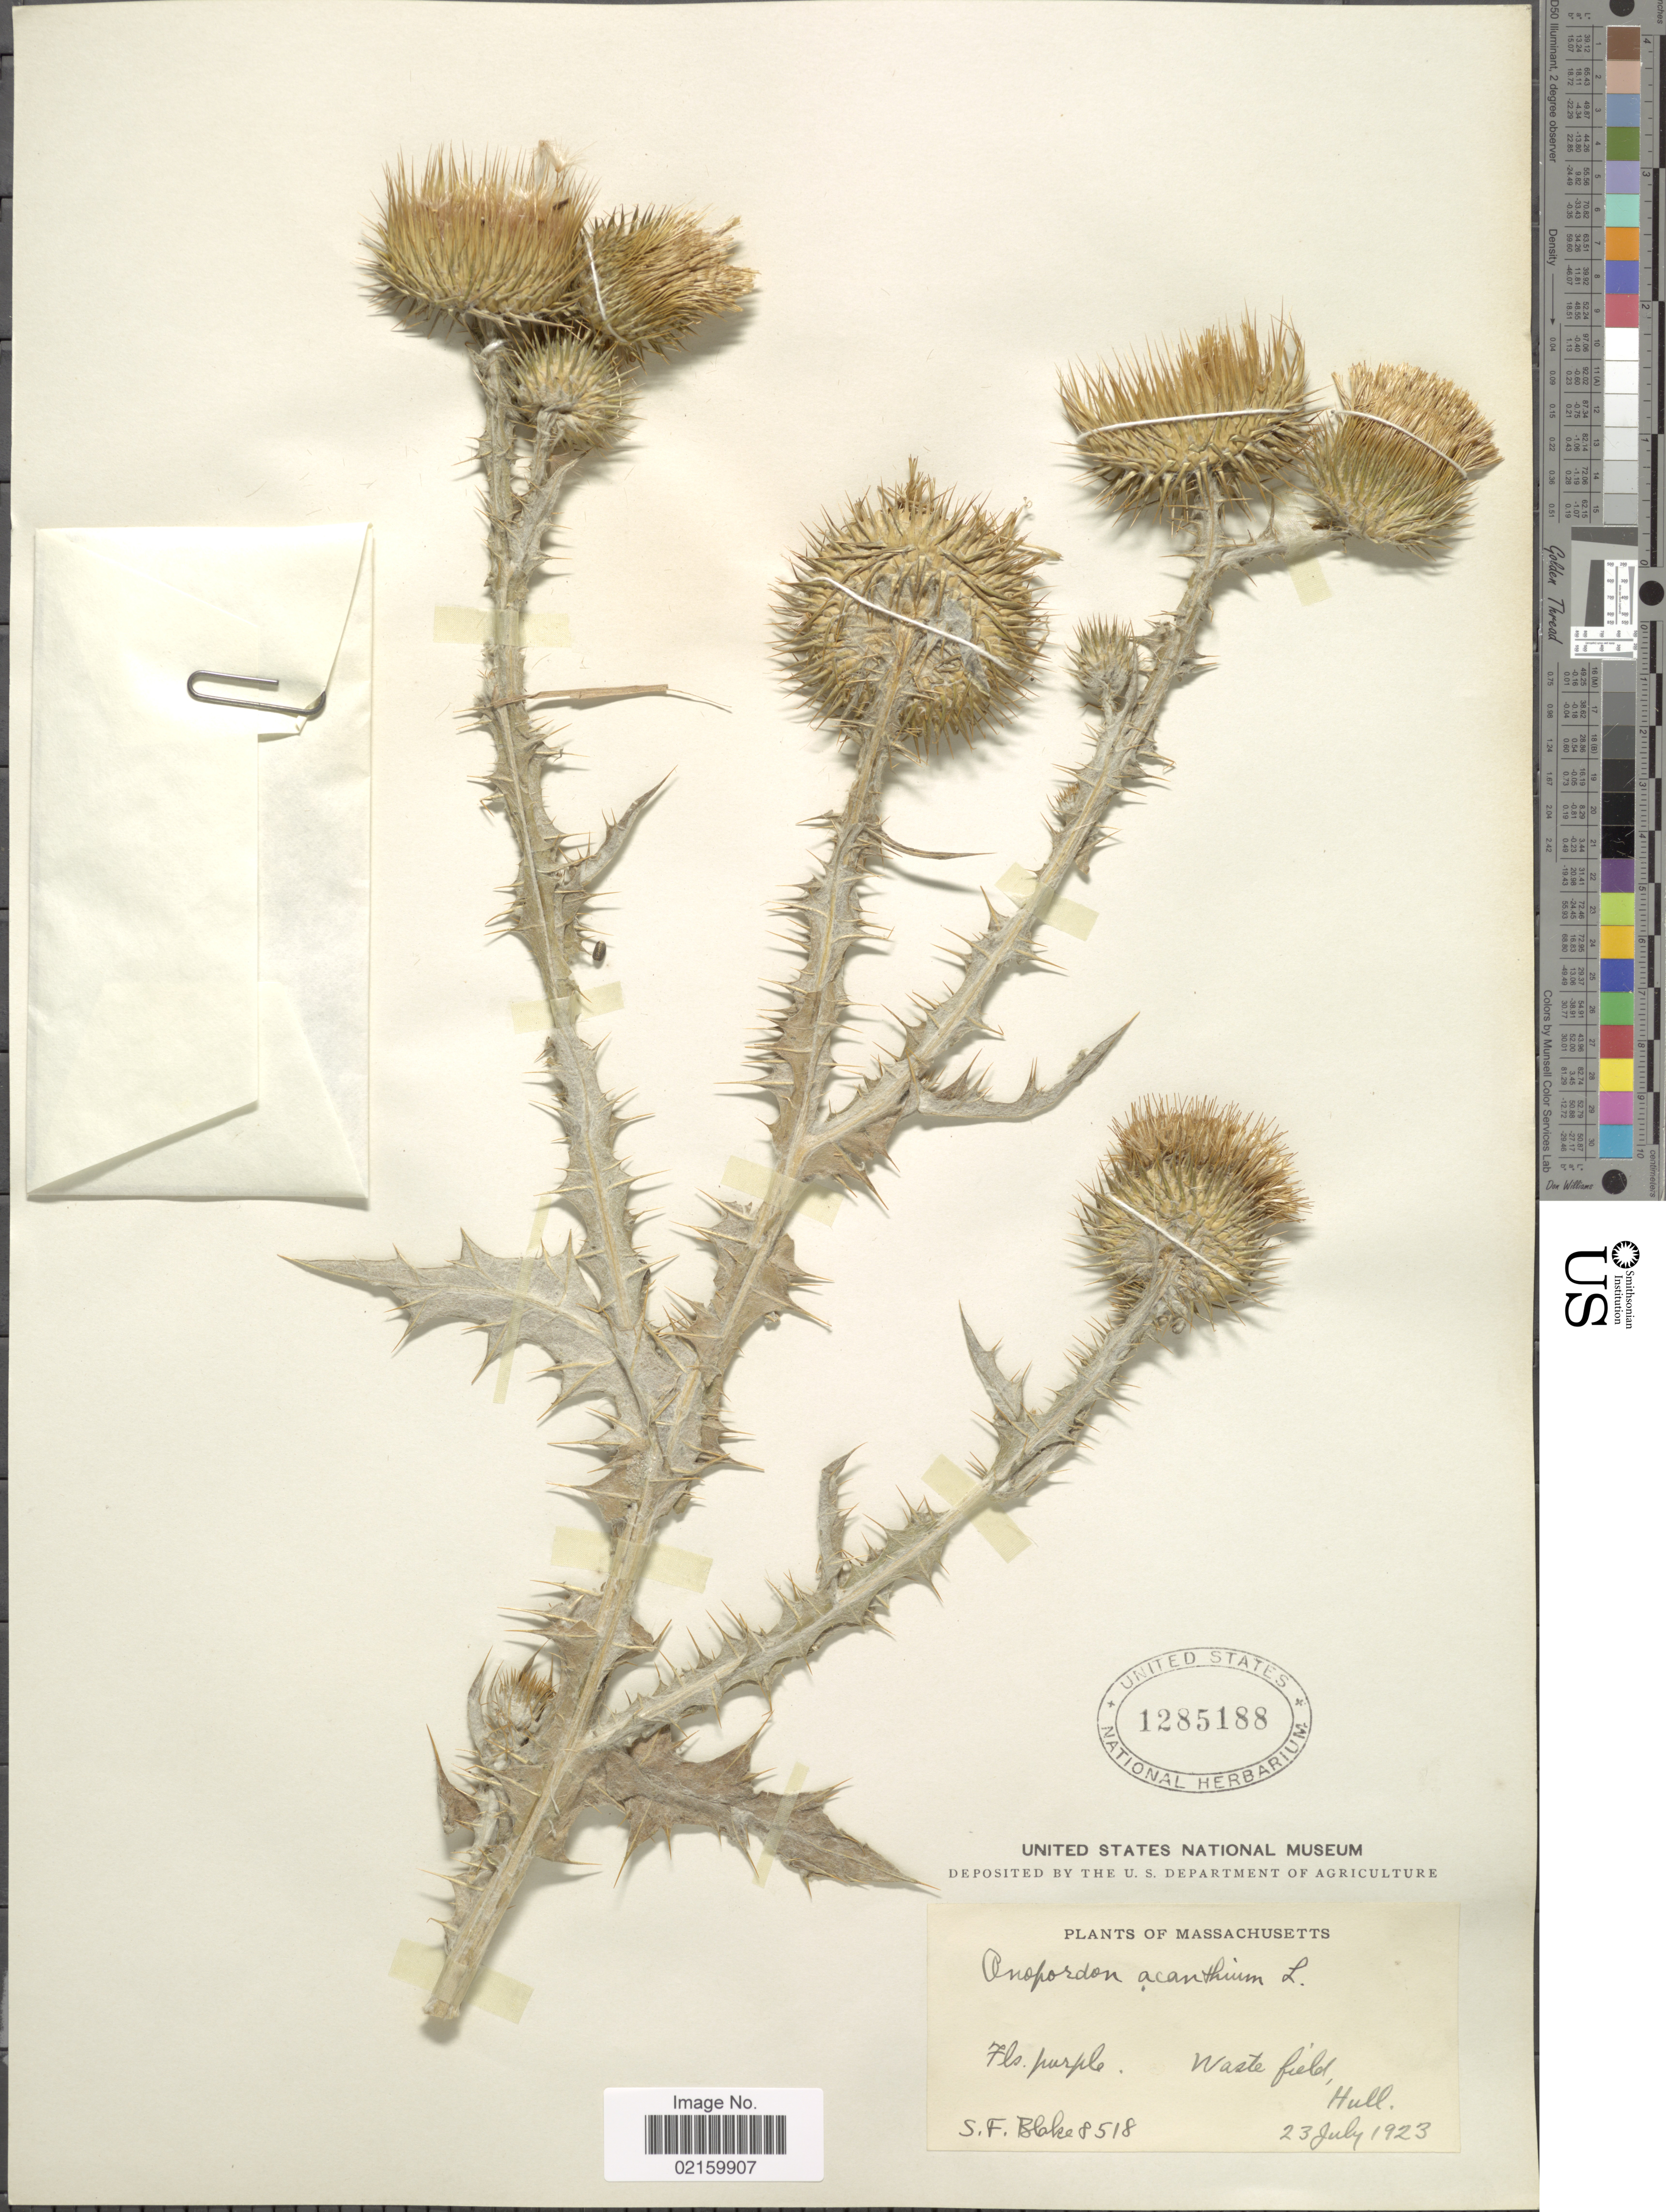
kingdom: Plantae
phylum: Tracheophyta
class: Magnoliopsida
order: Asterales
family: Asteraceae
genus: Onopordum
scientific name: Onopordum acanthium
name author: L.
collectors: S. Blake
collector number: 8518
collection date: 1923-07-23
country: United States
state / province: Massachusetts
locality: Massachusetts. Hull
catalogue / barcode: US 1285188